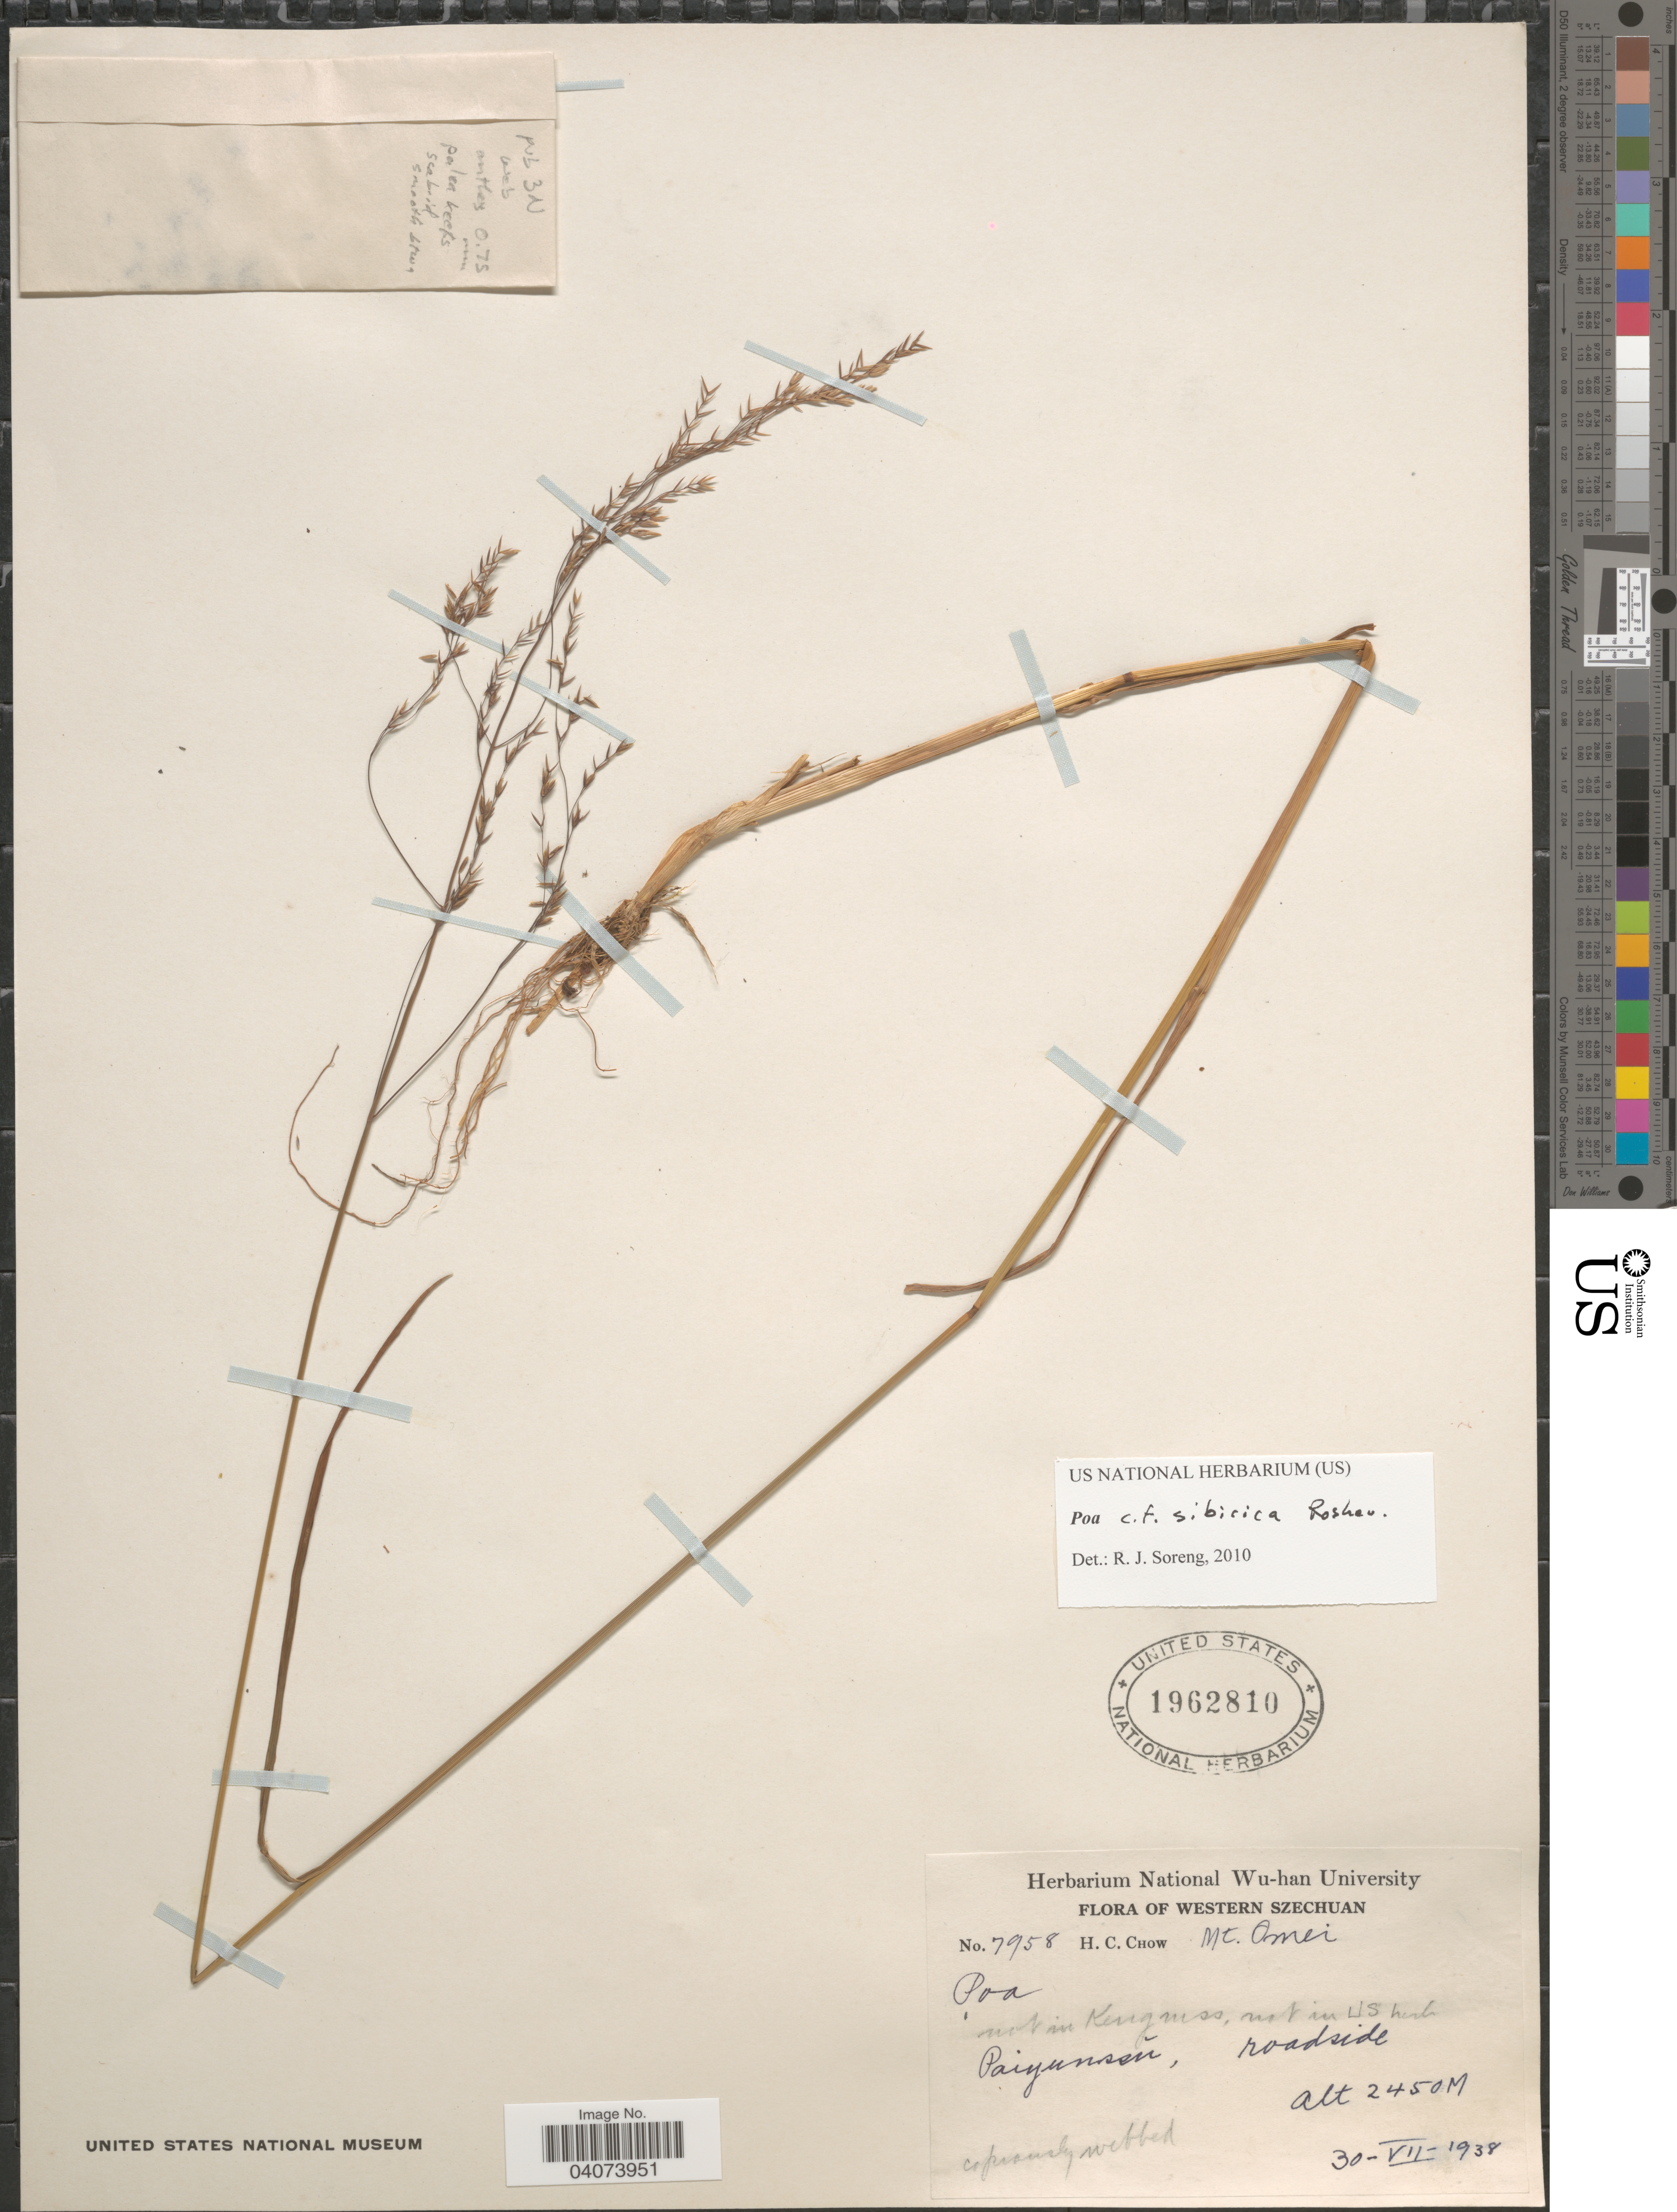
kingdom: Plantae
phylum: Tracheophyta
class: Liliopsida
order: Poales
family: Poaceae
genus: Poa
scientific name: Poa sibirica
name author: Roshev.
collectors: H. Chow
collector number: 7958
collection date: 1938-07-30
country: China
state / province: Sichuan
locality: Western Szechuan. Mt. Omei. Paiyunsen, roadside.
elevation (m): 2450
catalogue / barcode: US 1962810